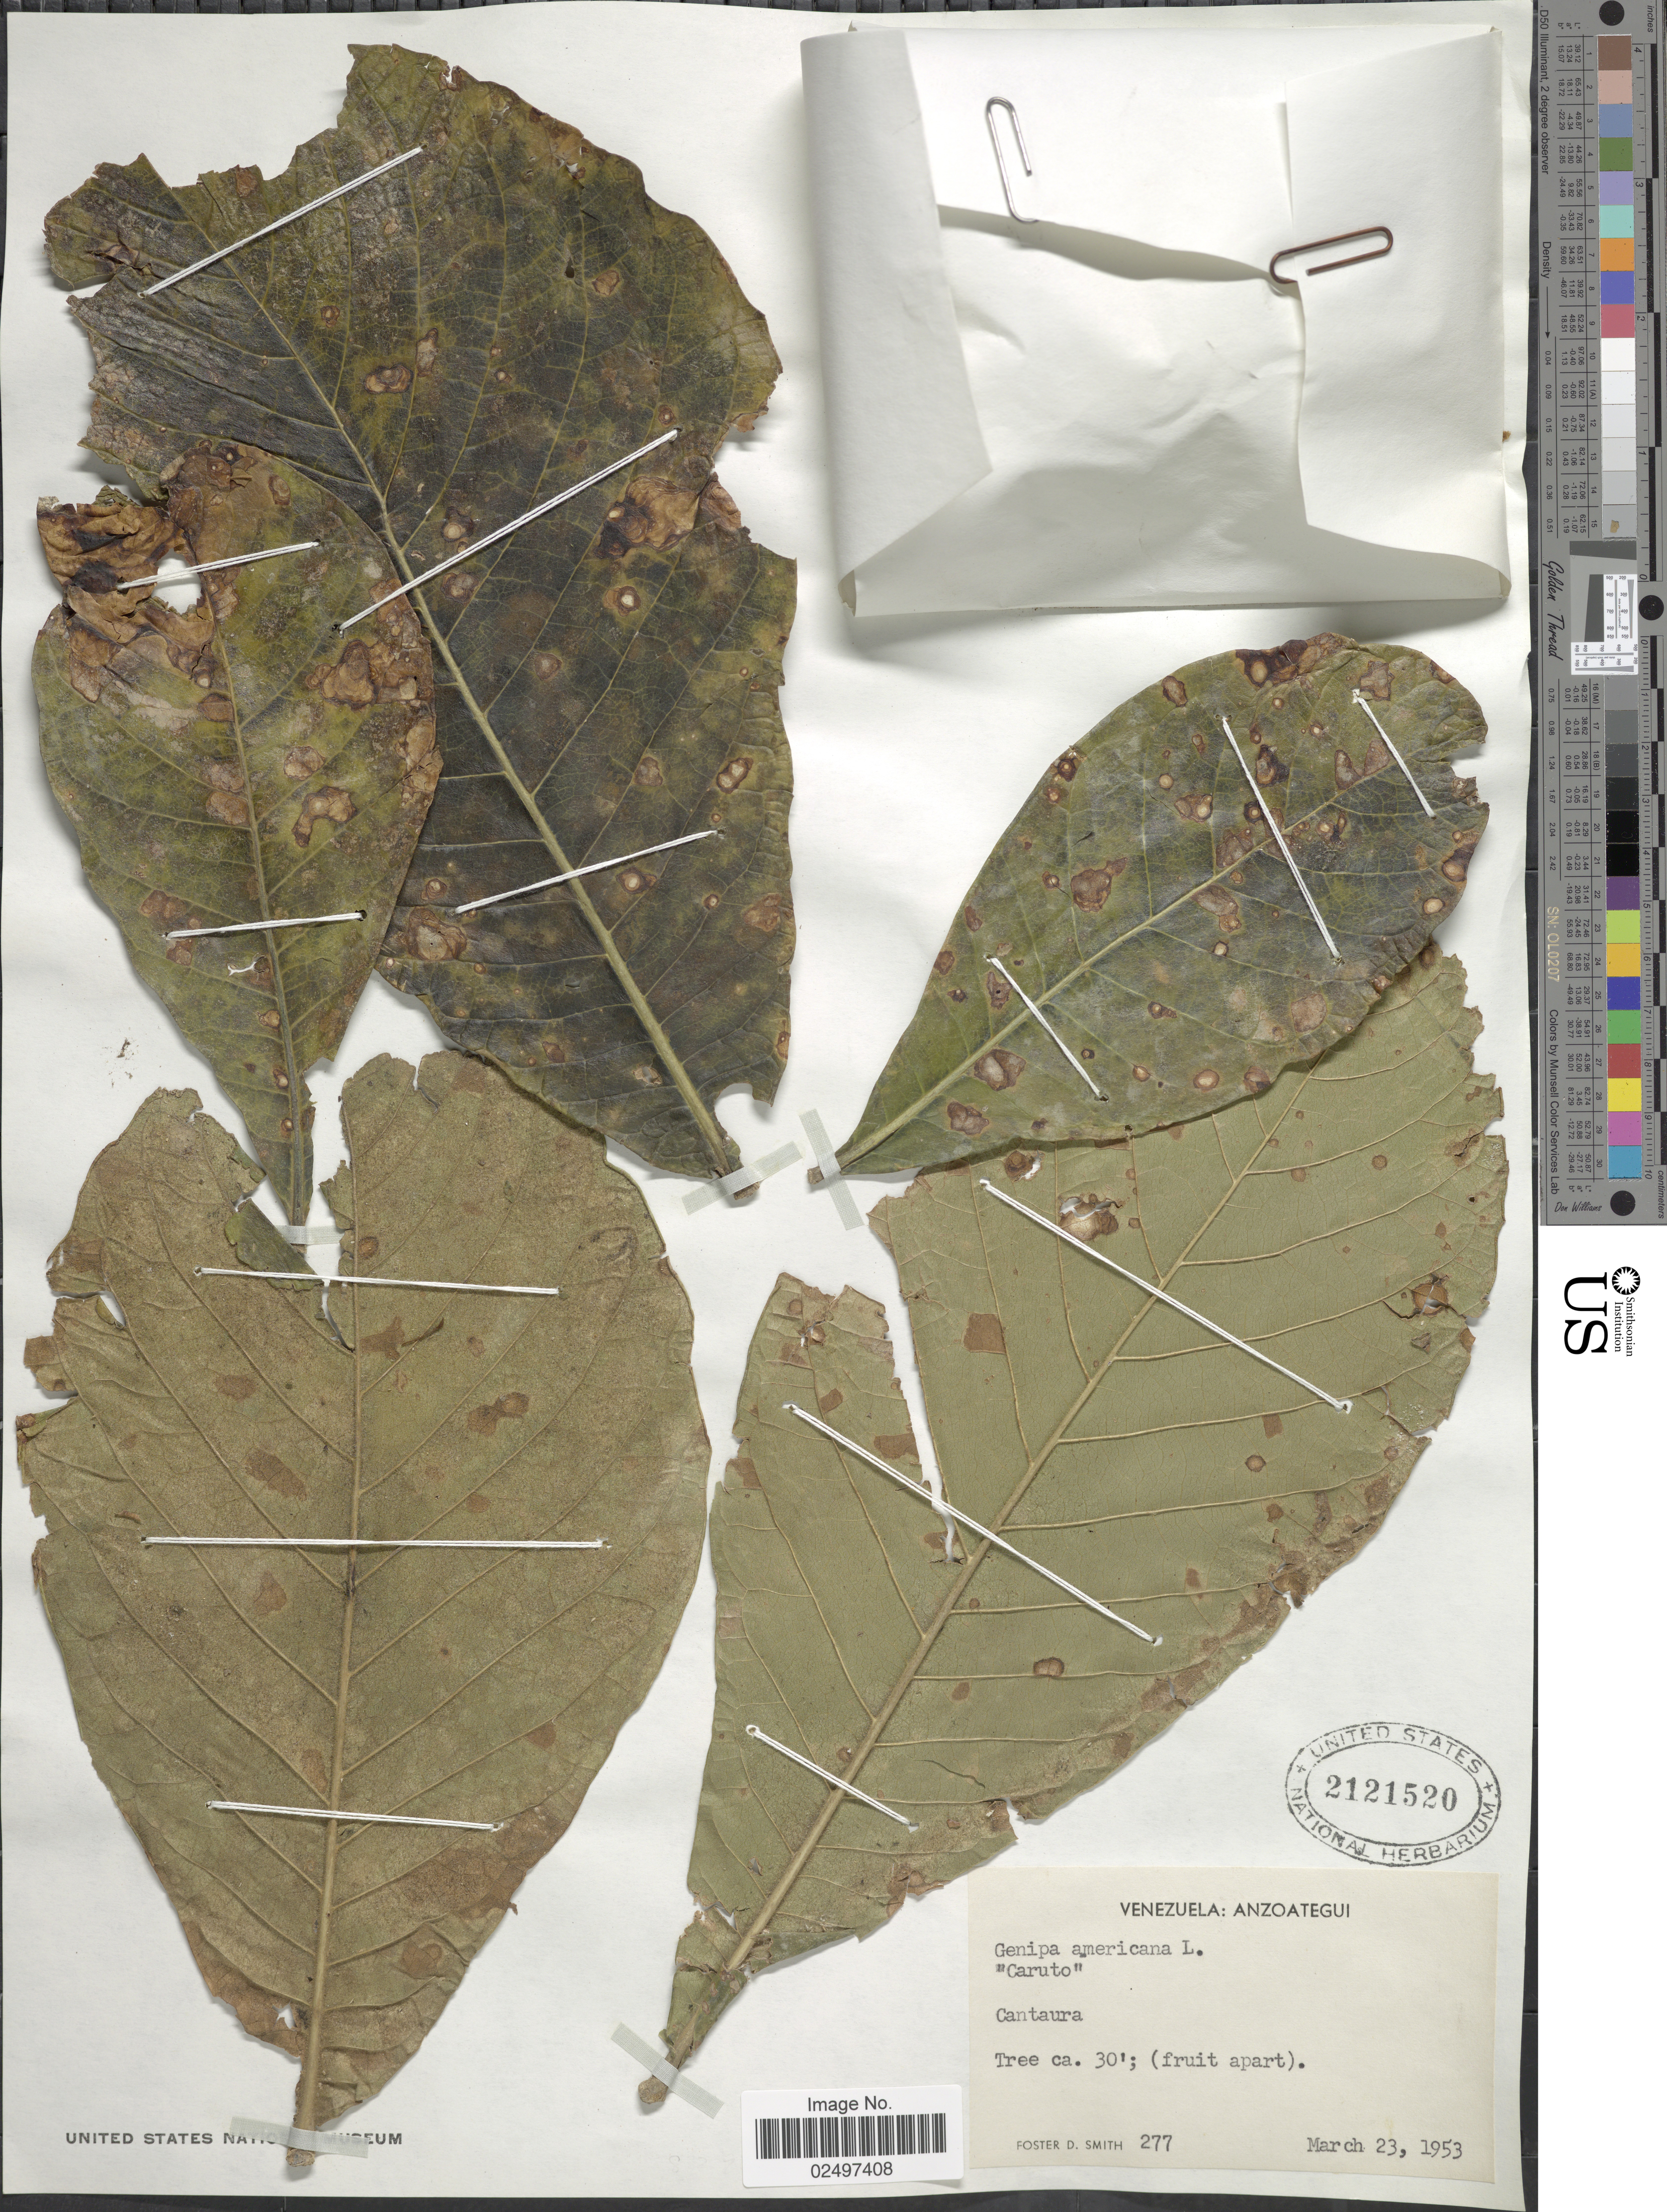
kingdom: Plantae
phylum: Tracheophyta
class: Magnoliopsida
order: Gentianales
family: Rubiaceae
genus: Genipa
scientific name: Genipa americana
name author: L.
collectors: F. Smith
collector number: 277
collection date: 1953-03-23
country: Venezuela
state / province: Anzoategui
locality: Cantaura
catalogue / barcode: US 2121520